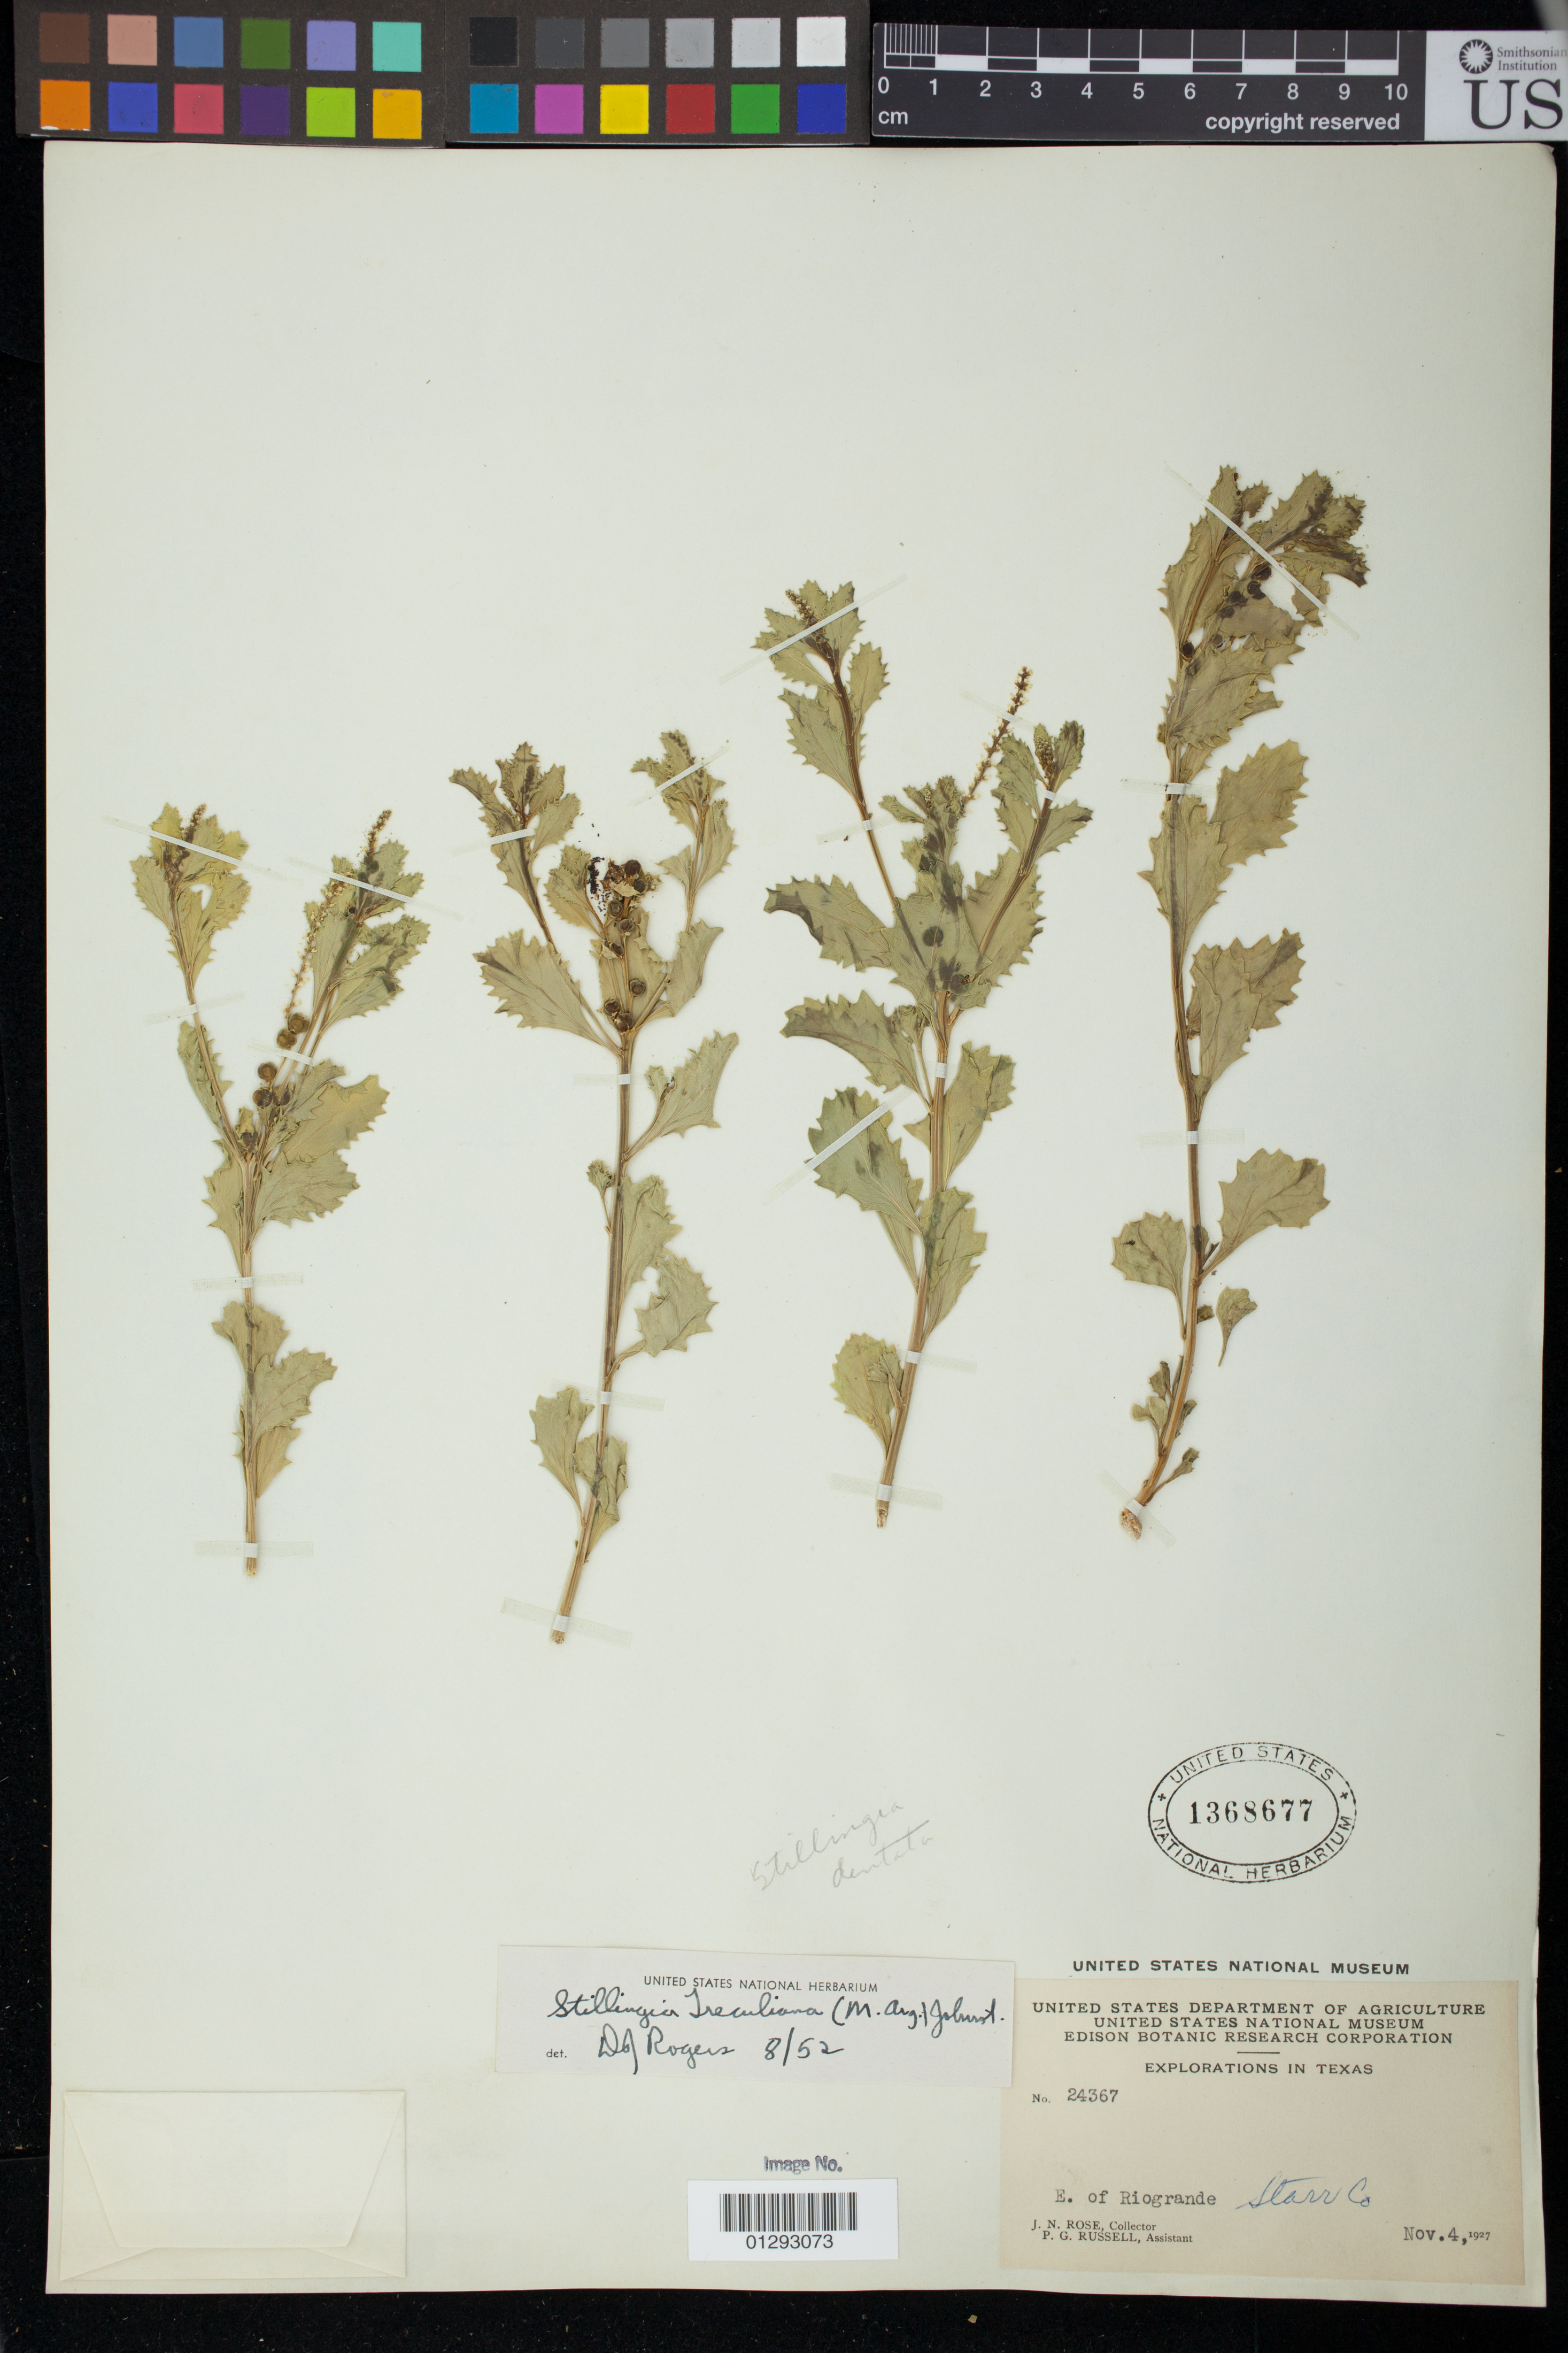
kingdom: Plantae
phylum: Tracheophyta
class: Magnoliopsida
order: Malpighiales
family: Euphorbiaceae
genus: Stillingia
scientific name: Stillingia treculiana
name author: (Müll. Arg.) I.M. Johnst.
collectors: J. N. Rose & P. G. Russell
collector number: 24367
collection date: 1927-11-04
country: United States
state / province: Texas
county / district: Starr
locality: E. of Riogrande [Rio Grande City]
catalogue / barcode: US 1368677